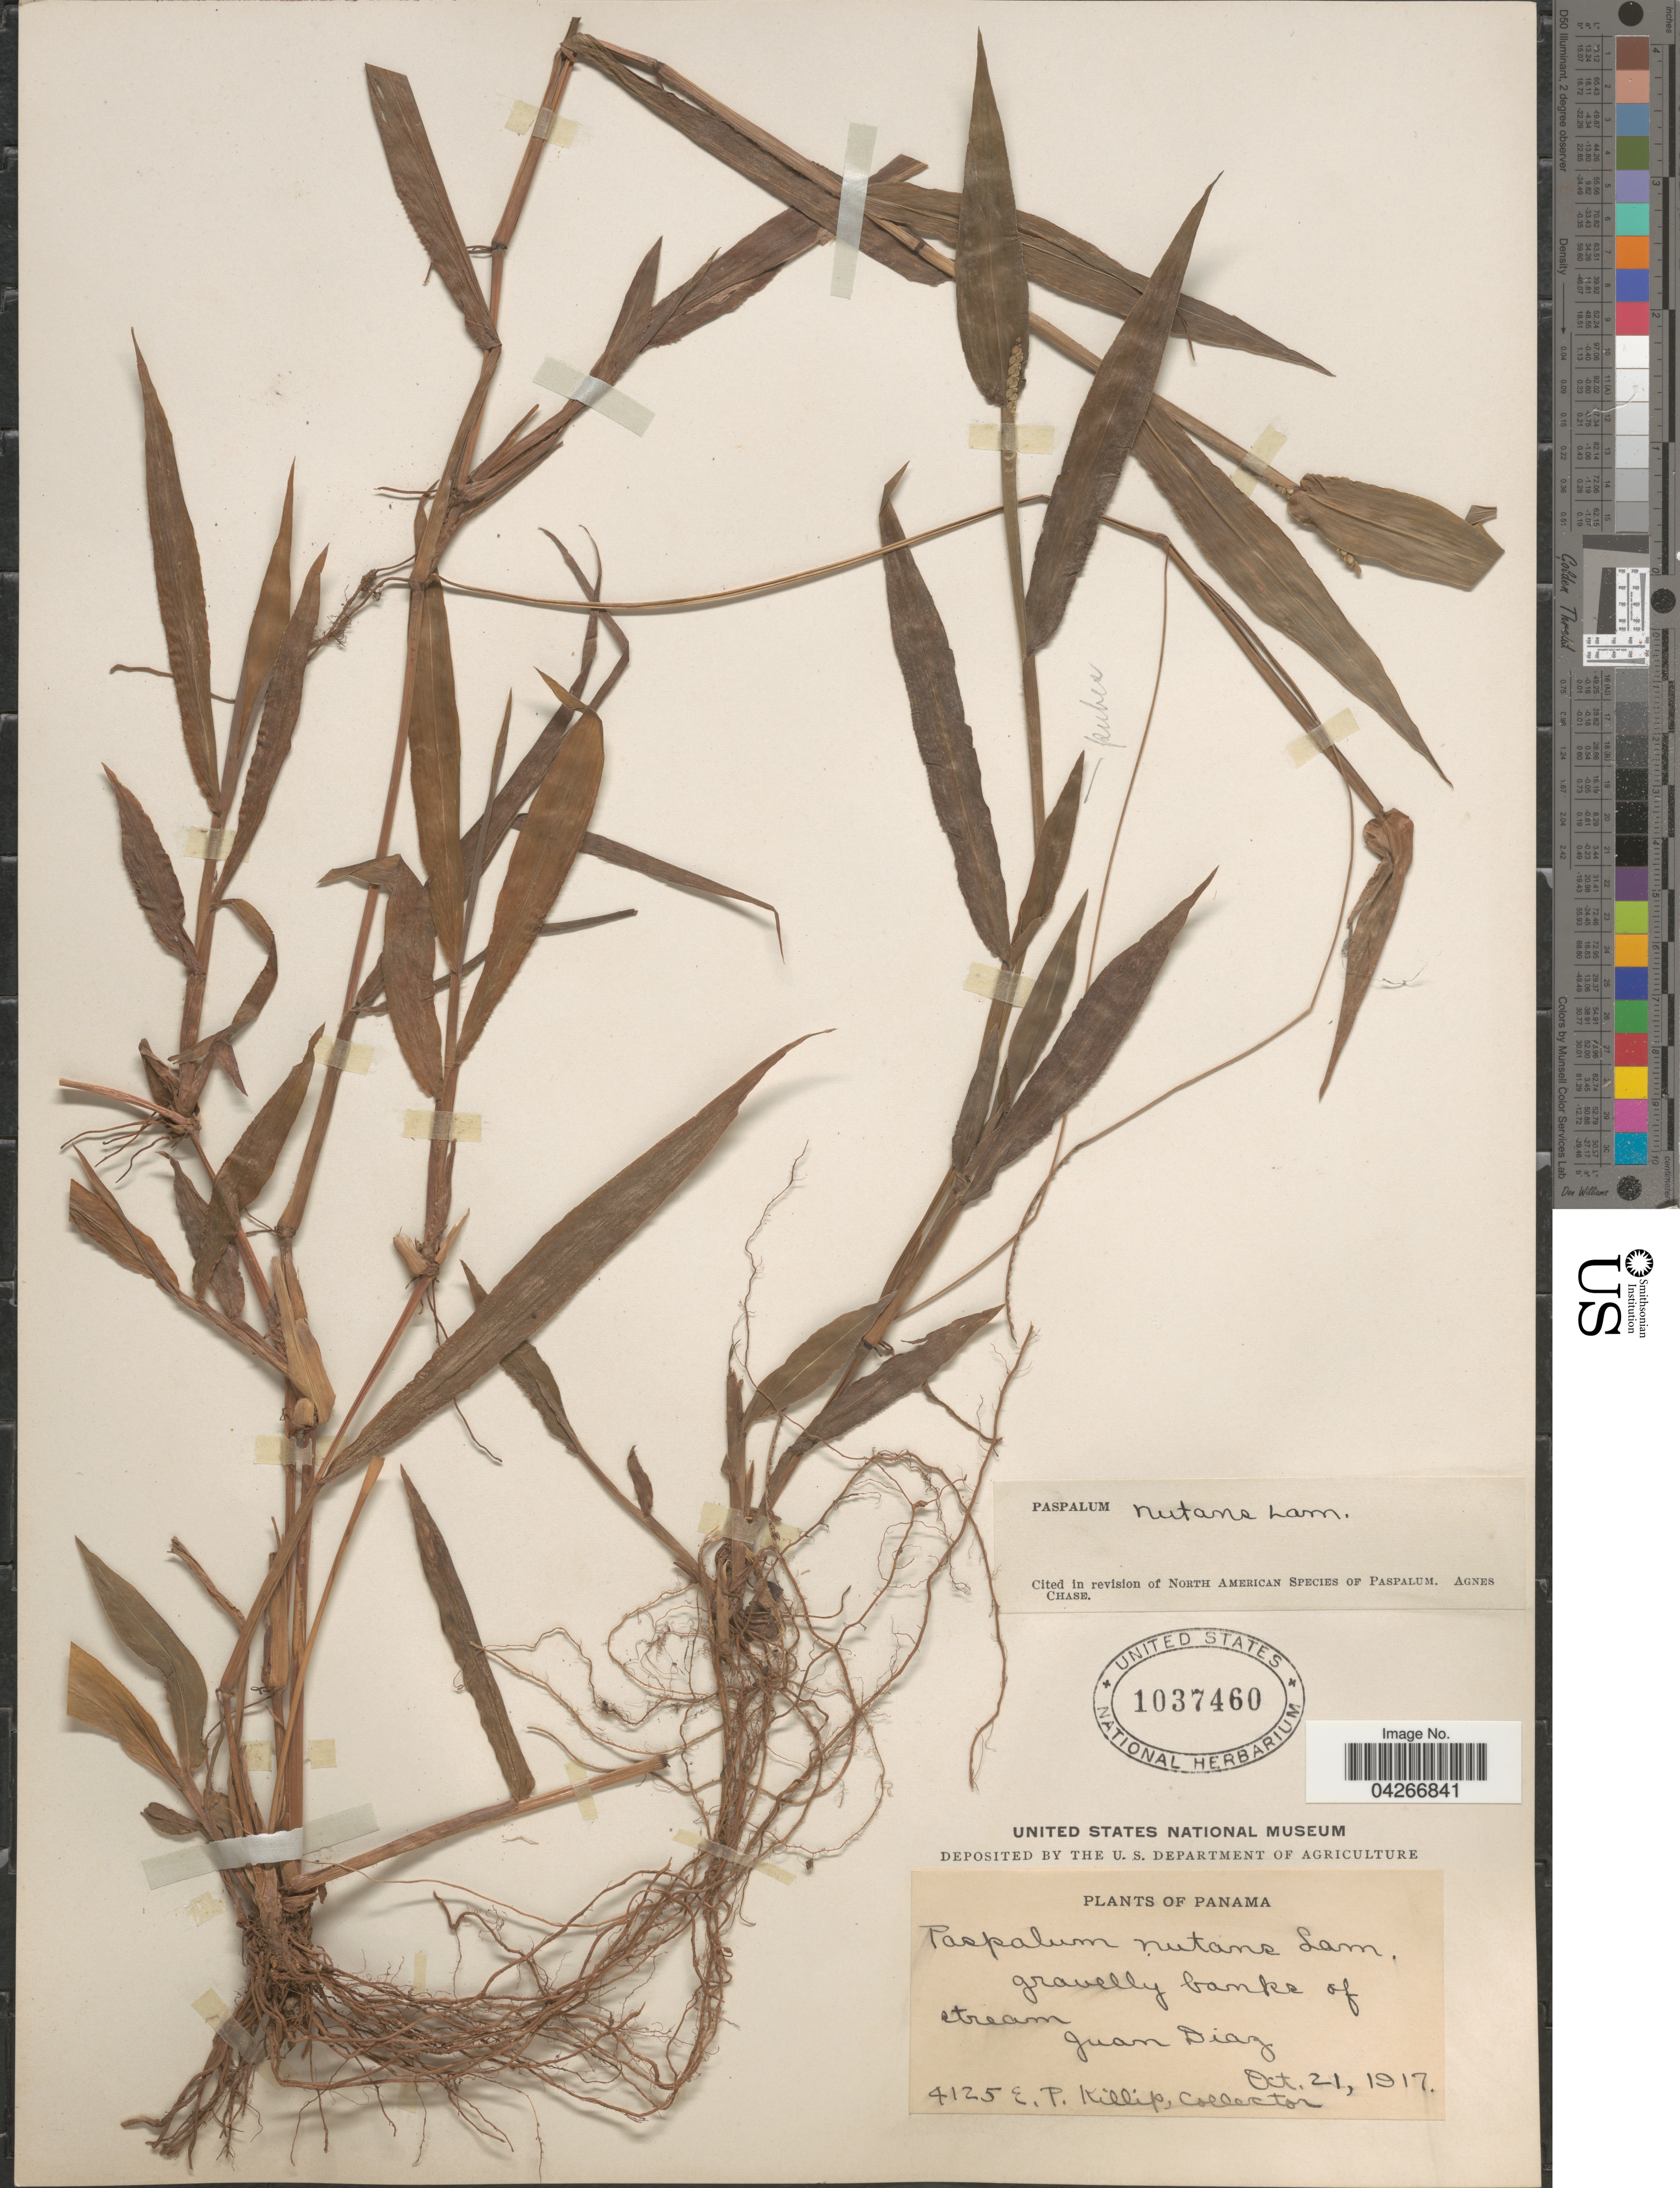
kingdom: Plantae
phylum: Tracheophyta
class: Liliopsida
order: Poales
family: Poaceae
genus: Paspalum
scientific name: Paspalum nutans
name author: Lam.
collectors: E. P. Killip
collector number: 4125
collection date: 1917-10-21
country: Panama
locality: Juan Diaz.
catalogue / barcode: US 1037460